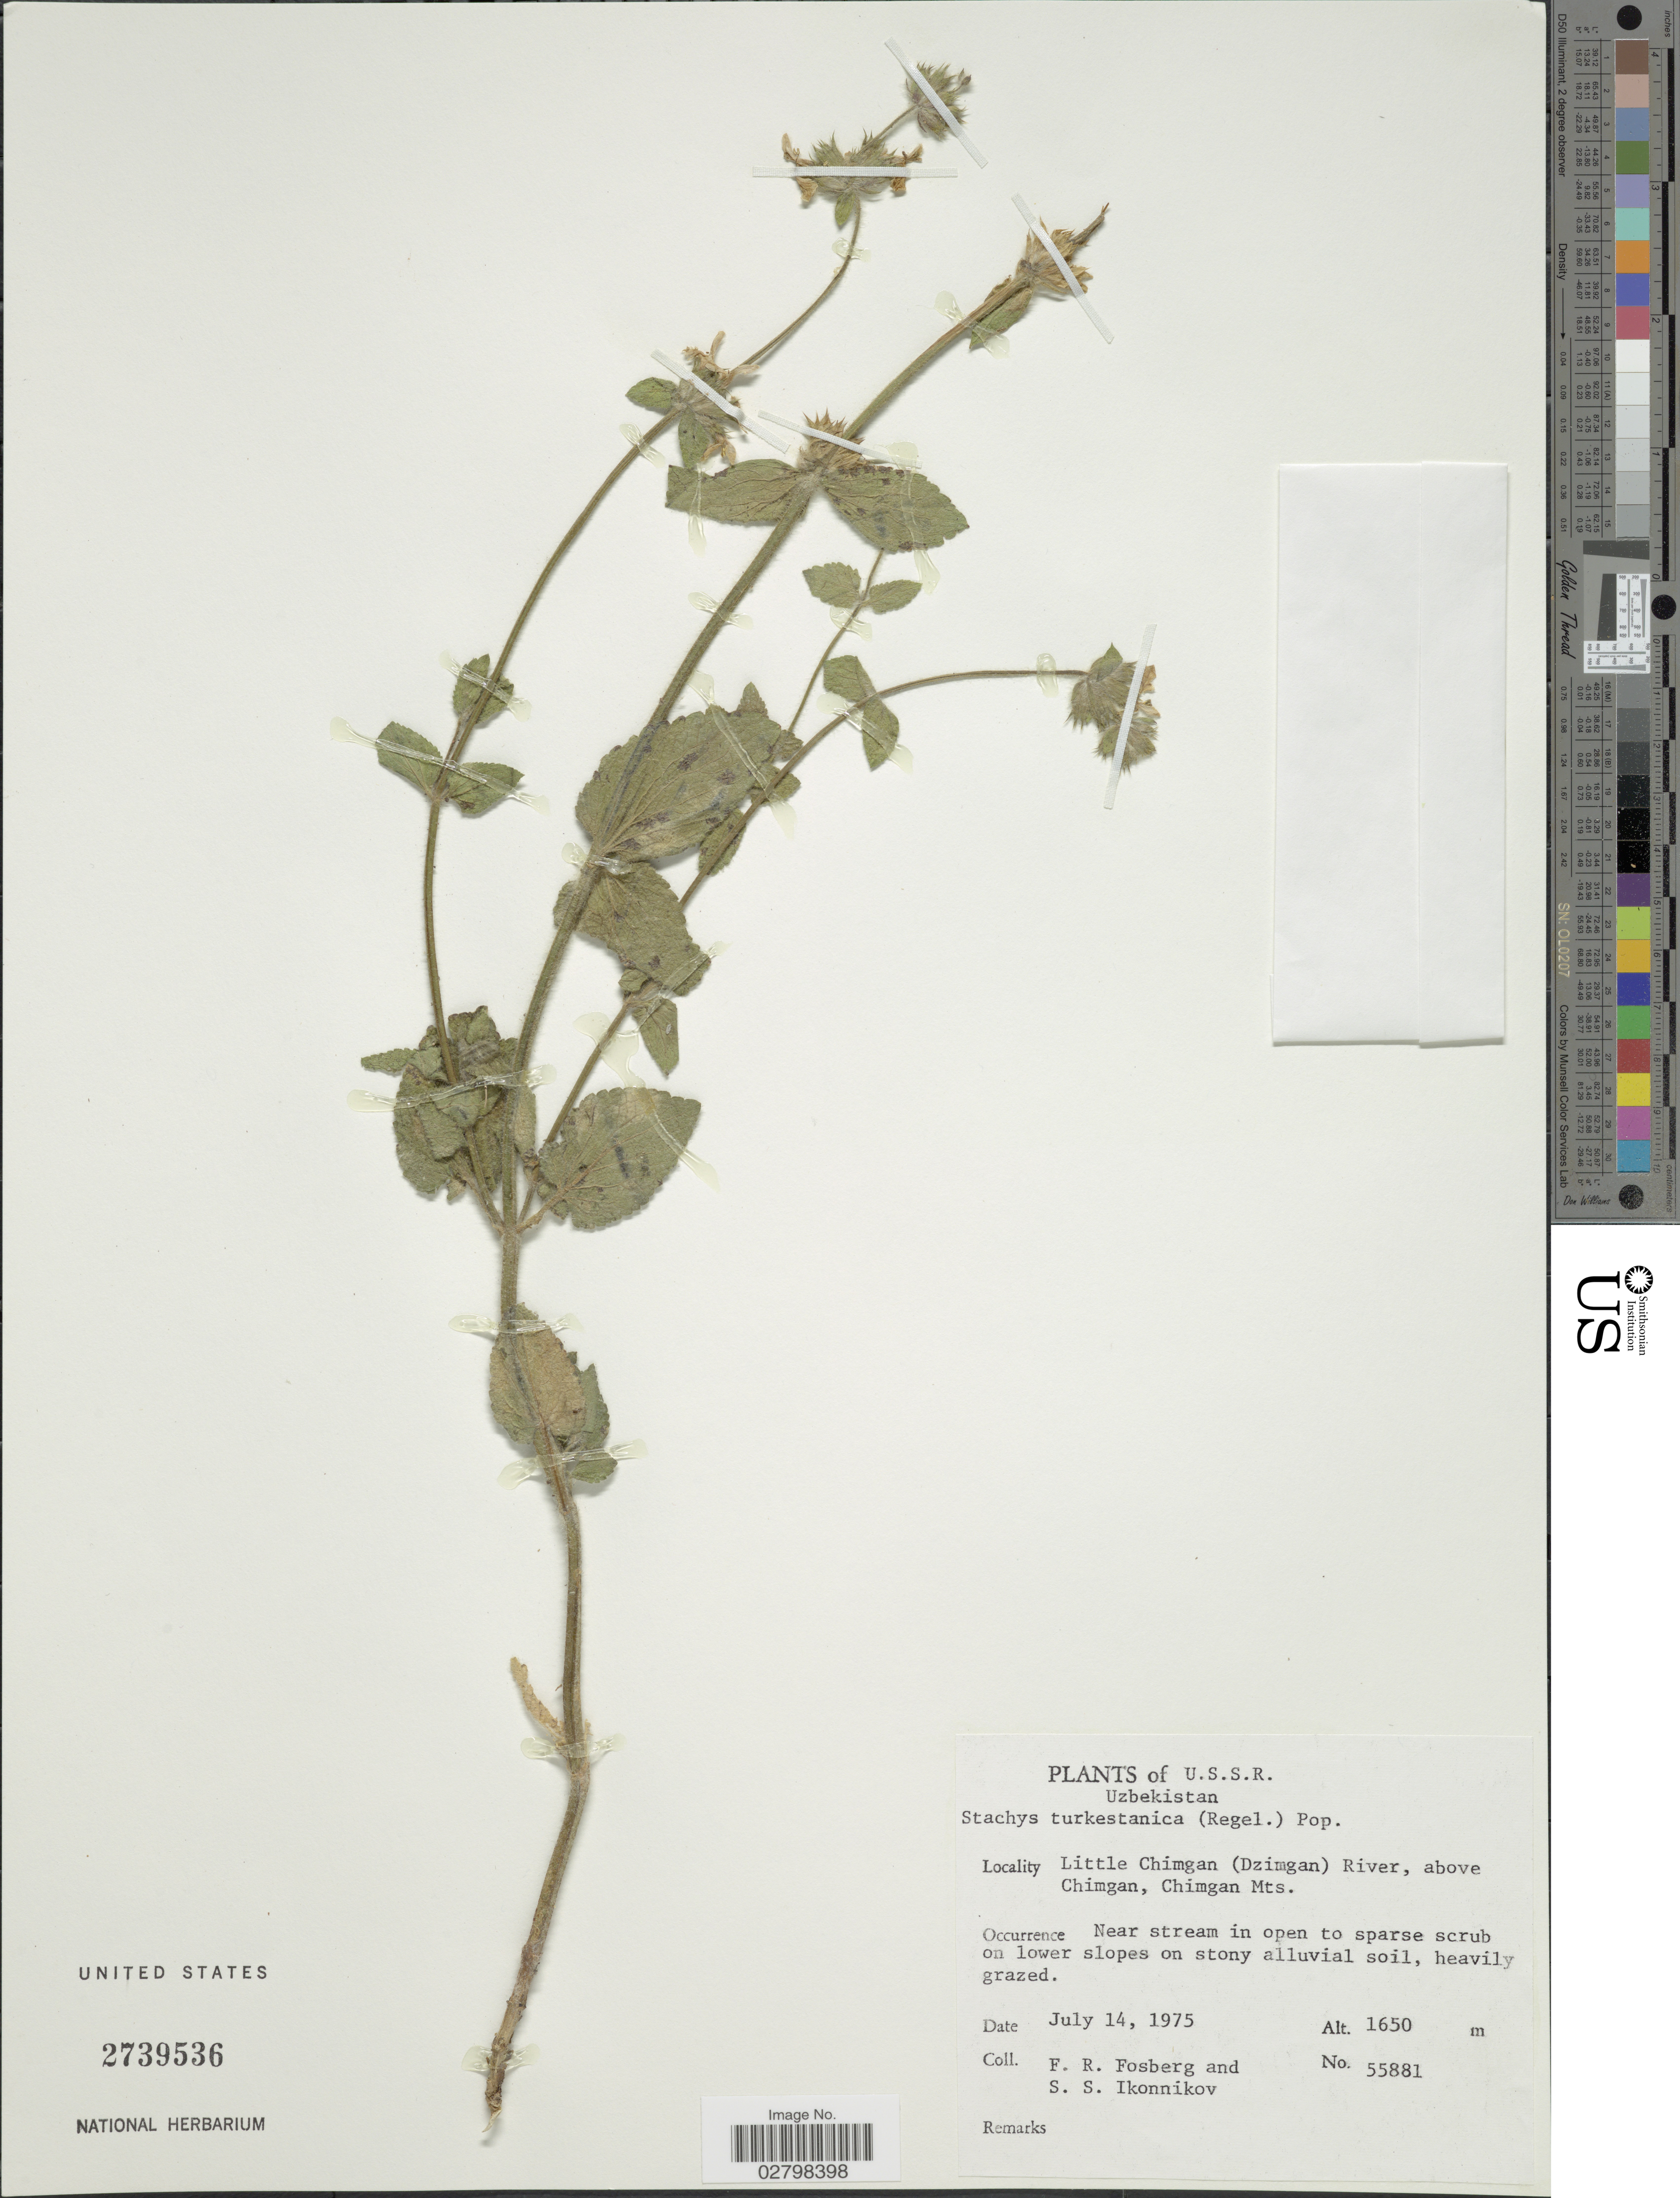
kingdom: Plantae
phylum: Tracheophyta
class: Magnoliopsida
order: Lamiales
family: Lamiaceae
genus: Stachys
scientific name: Stachys turkestanica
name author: (Regel) Popov ex Knorring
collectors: F. R. Fosberg & S. Ikonnikov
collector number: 55881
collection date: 1975-07-14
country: Uzbekistan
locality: U.S.S.R. Little Chimgan (Dzimgan) River, above Chimgan, Chimgan Mts.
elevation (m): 1650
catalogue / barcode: US 2739536